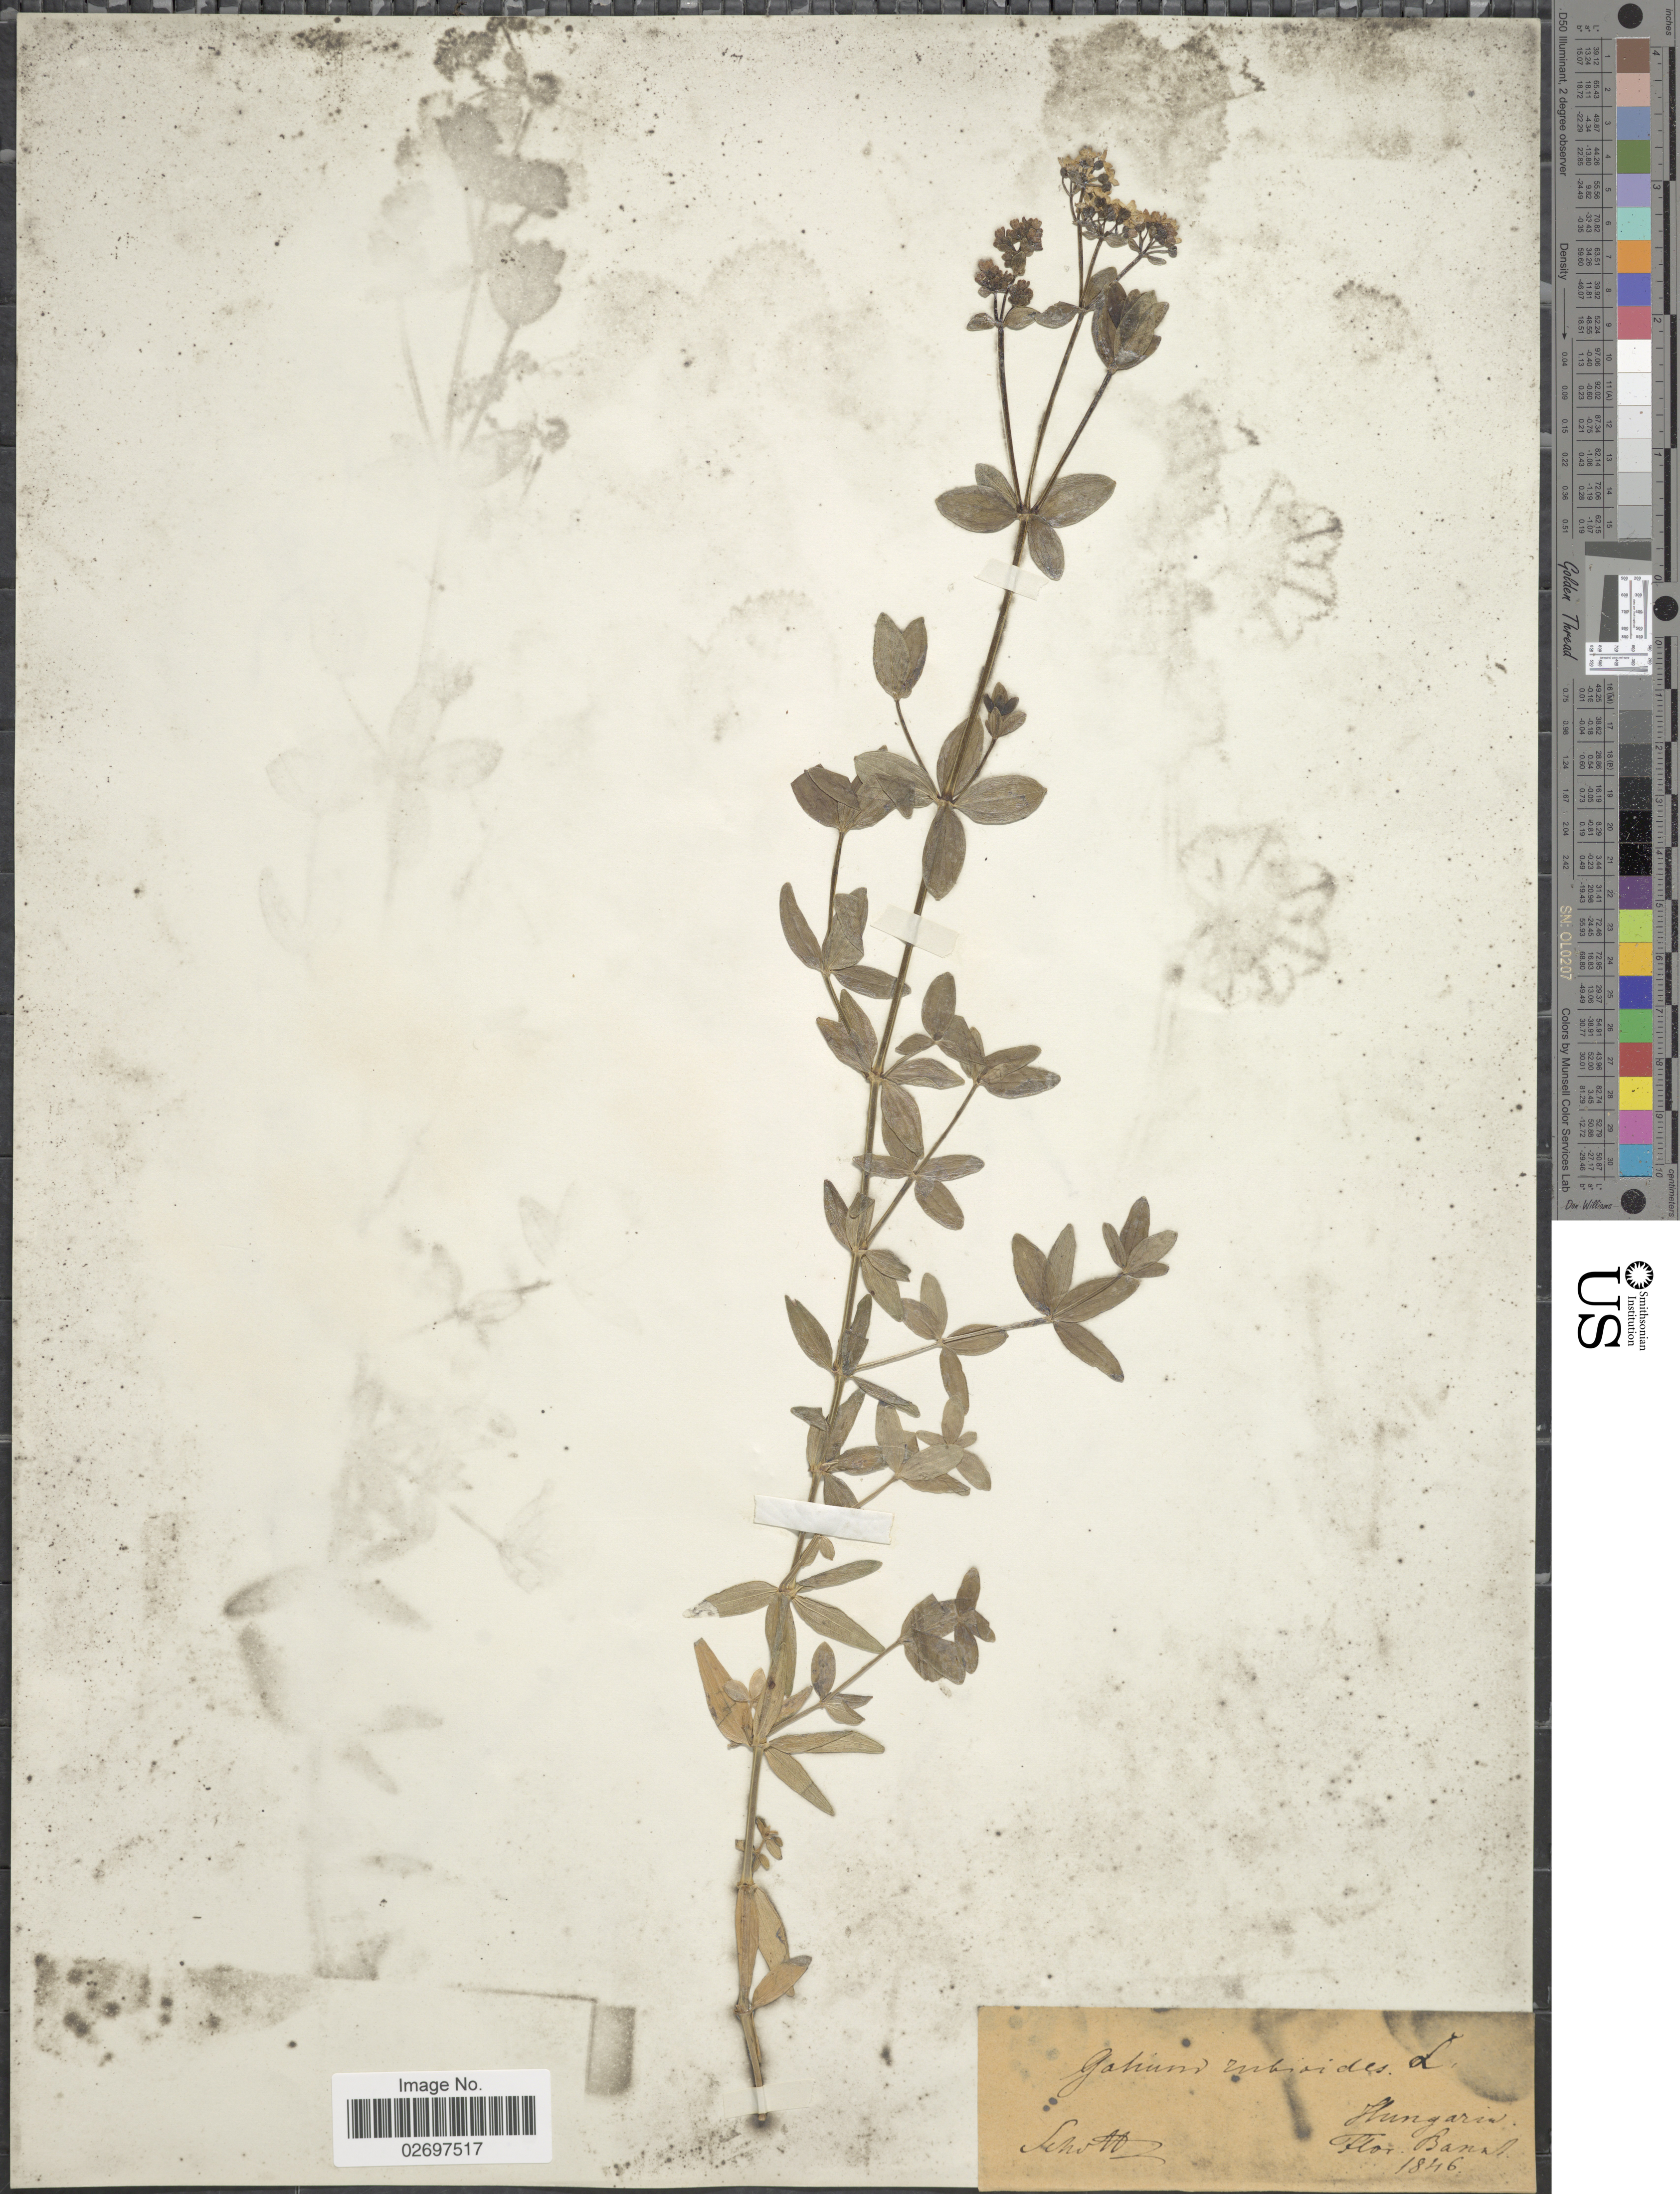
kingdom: Plantae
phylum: Tracheophyta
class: Magnoliopsida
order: Gentianales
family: Rubiaceae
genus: Galium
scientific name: Galium rubioides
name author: L.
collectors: Schott, --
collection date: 1846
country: Romania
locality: Hungaria. Flor. Banat.